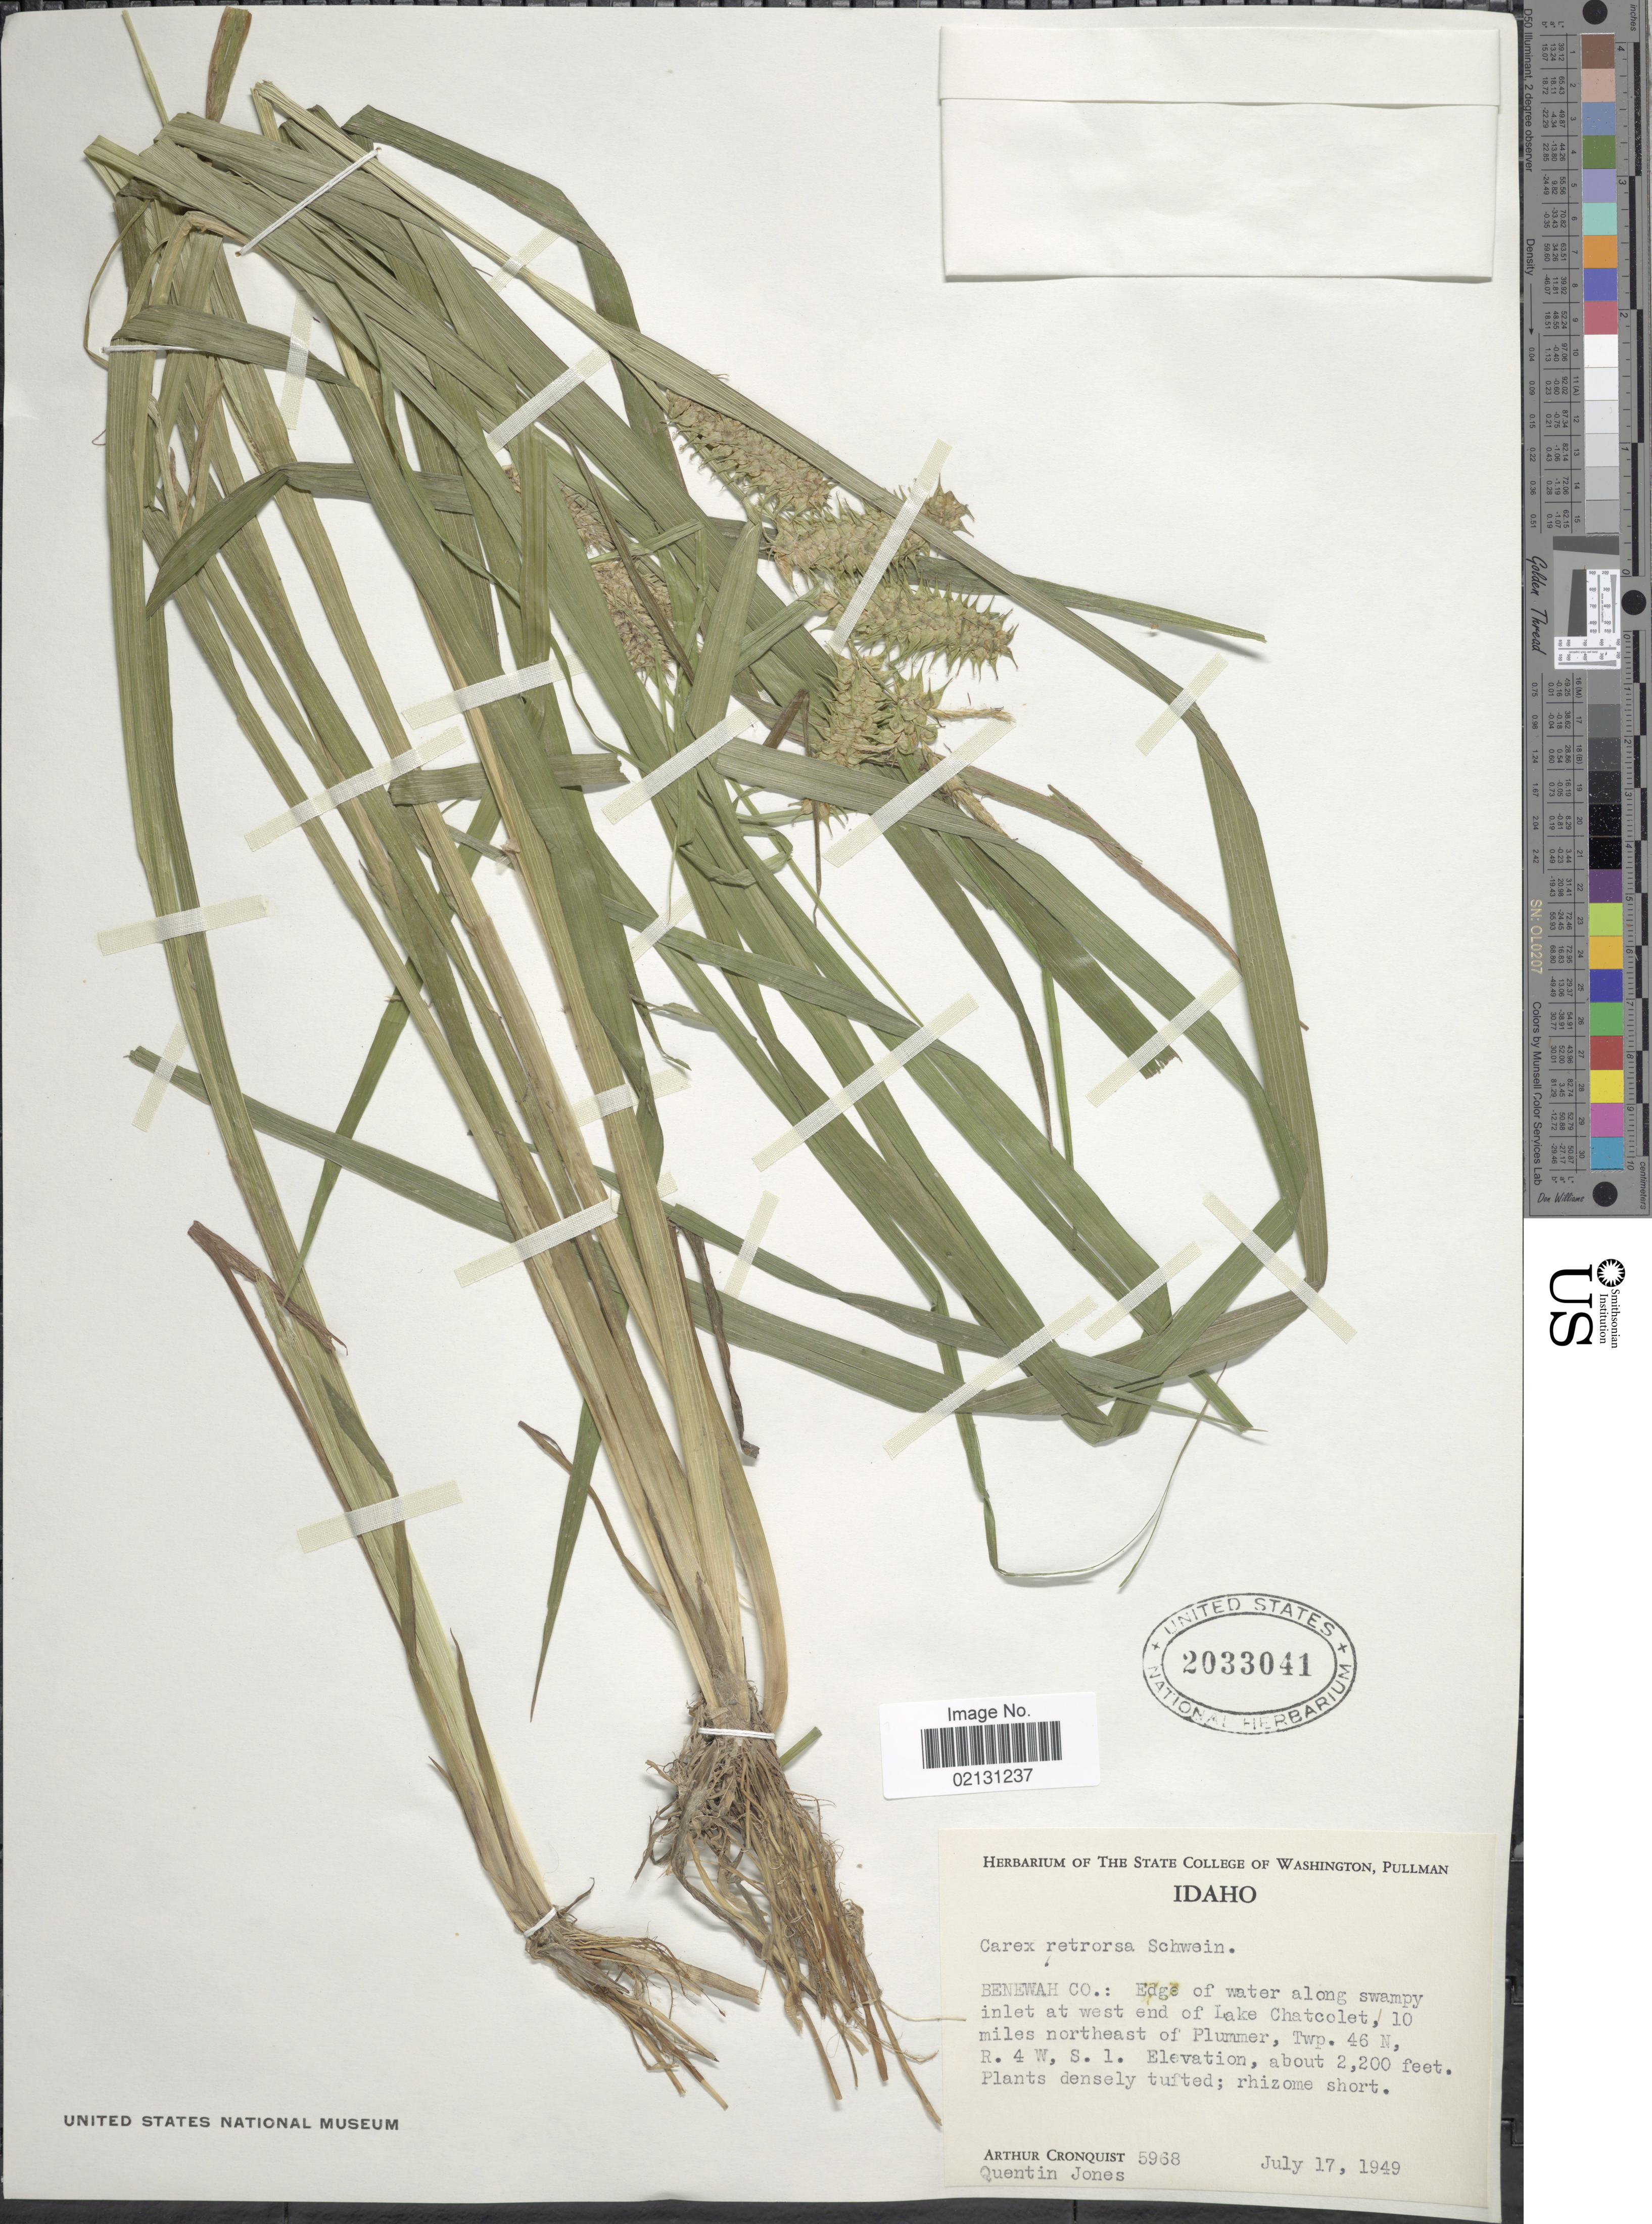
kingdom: Plantae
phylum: Tracheophyta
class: Liliopsida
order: Poales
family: Cyperaceae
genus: Carex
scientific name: Carex retrorsa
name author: Schwein.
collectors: A. J. Cronquist & Q. Jones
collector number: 5968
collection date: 1949-07-17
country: United States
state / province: Idaho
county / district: Benewah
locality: Edge of water along swampy inlet at west end of Lake Chatcolet, 10 miles northeast of Plumer, Twp. 46 N, R. 4 W, S. 1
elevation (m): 671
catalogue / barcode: US 2033041